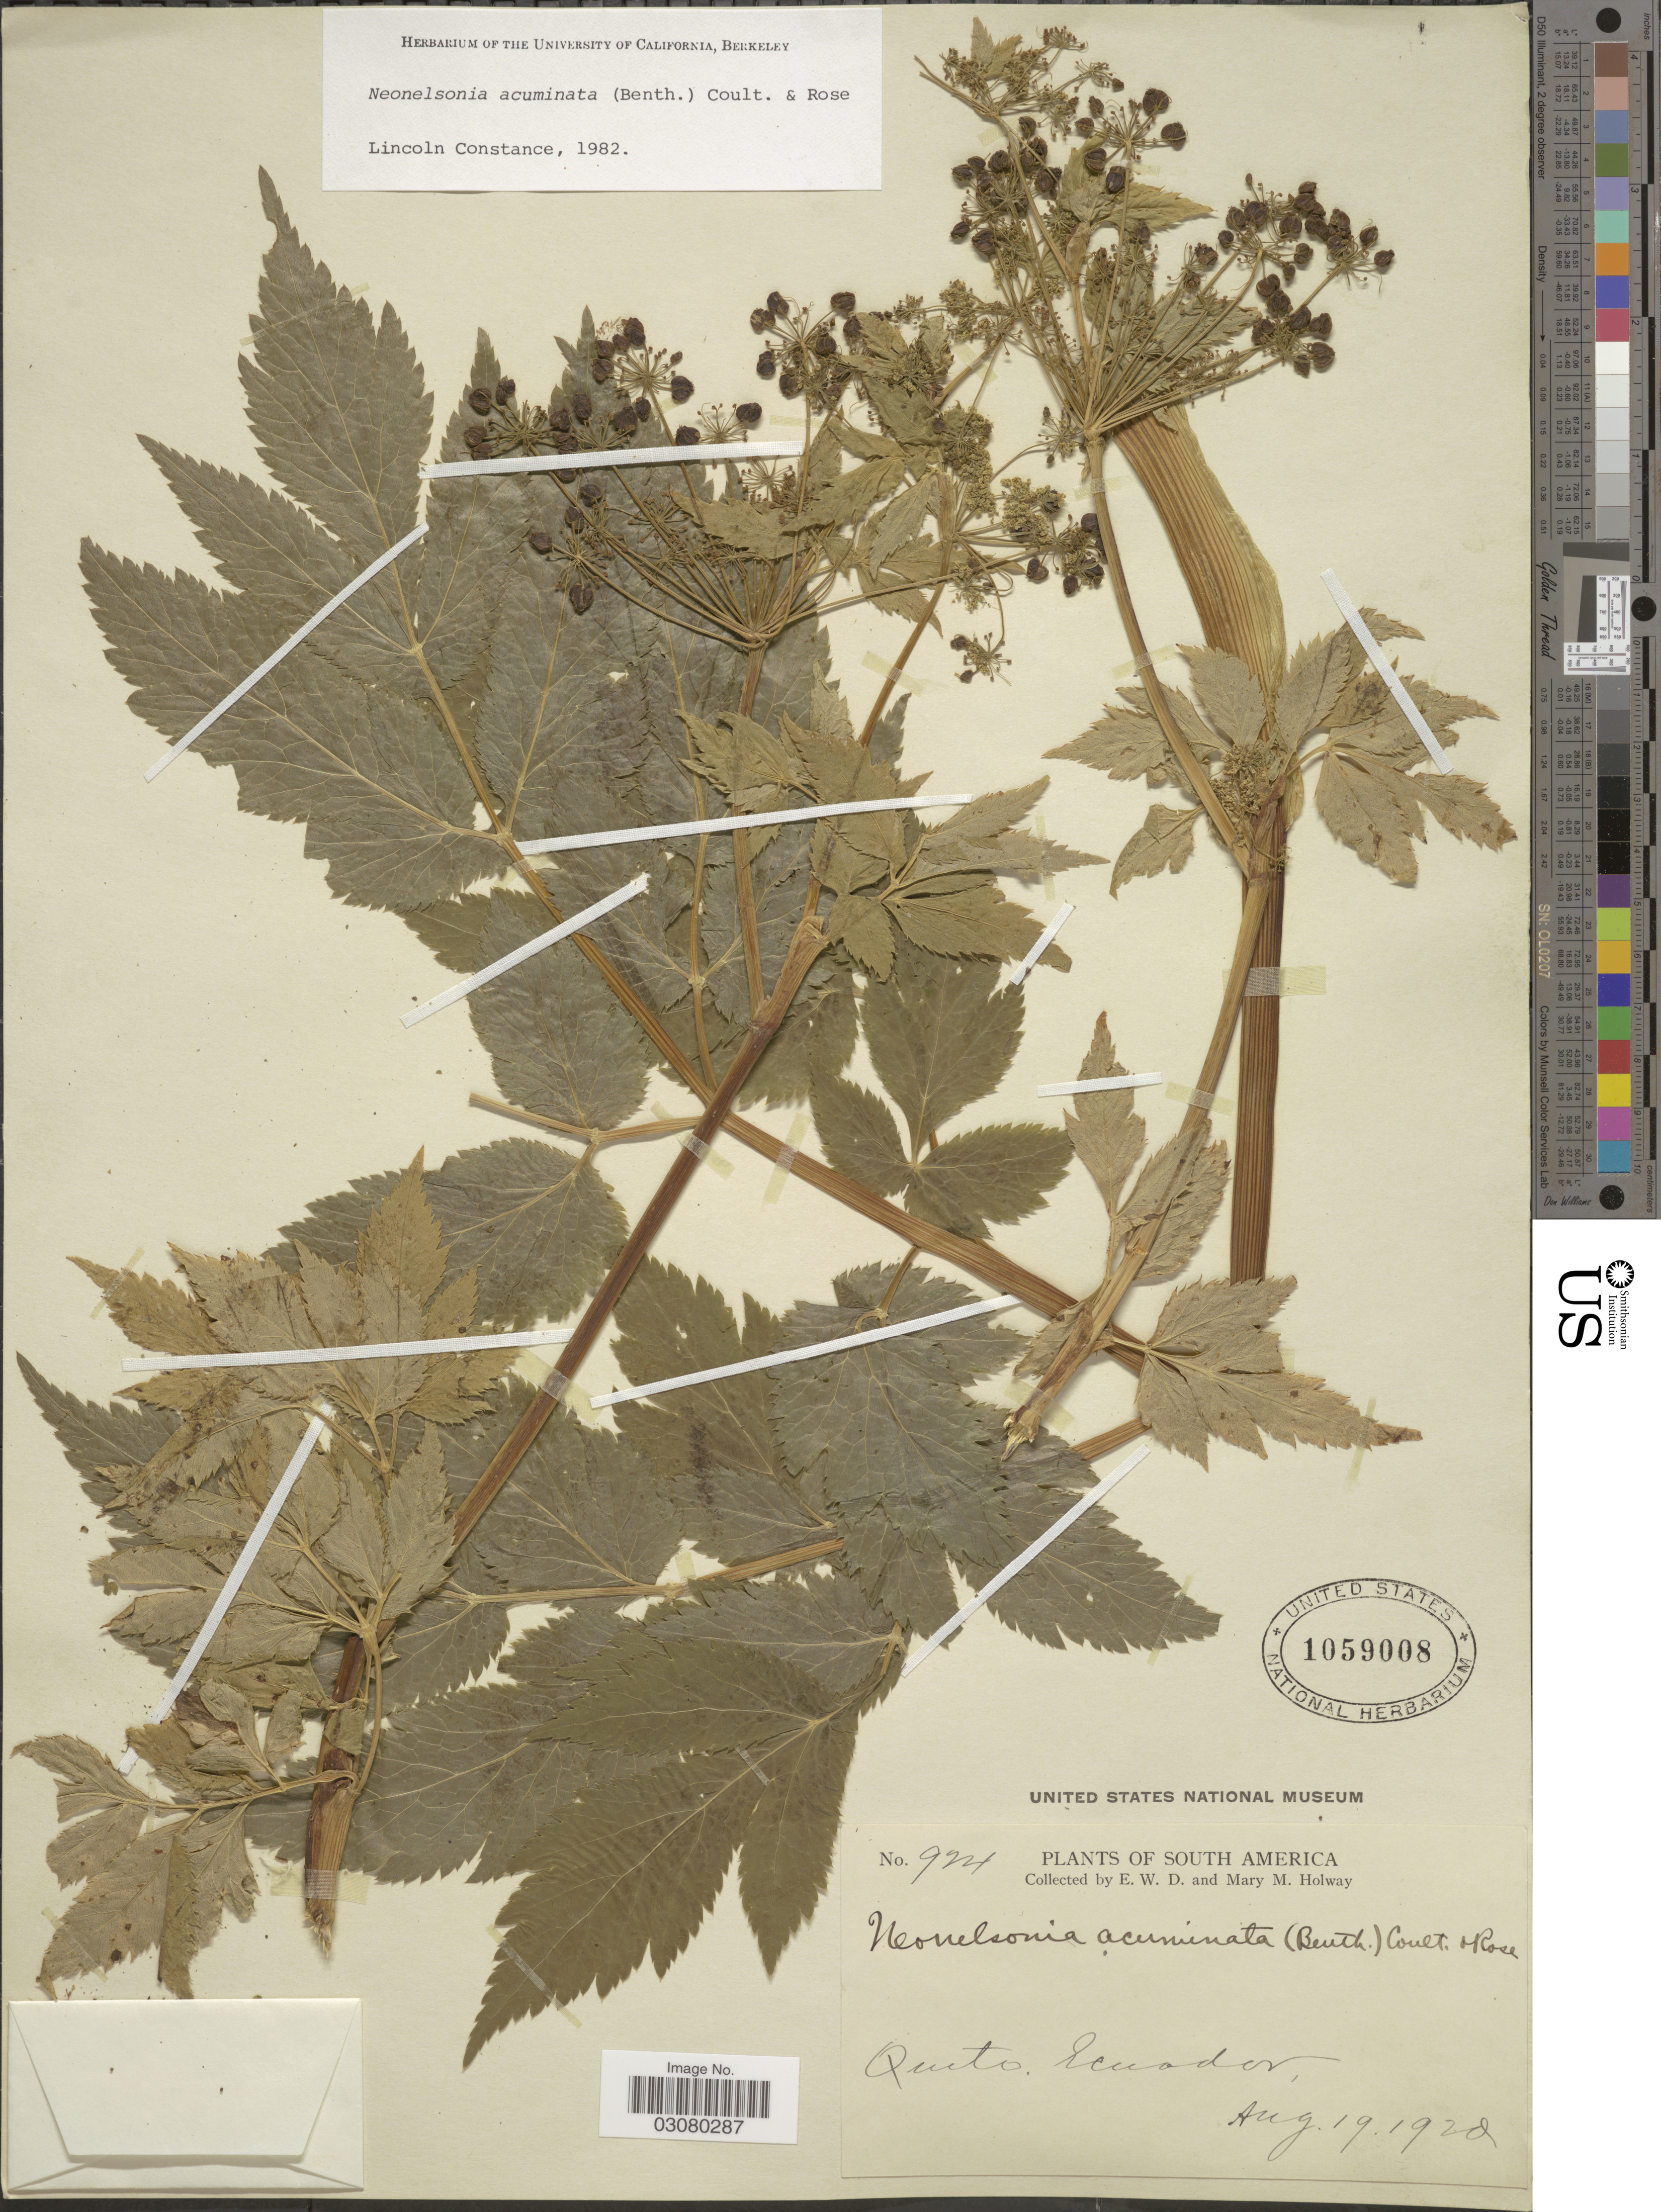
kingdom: Plantae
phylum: Tracheophyta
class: Magnoliopsida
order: Apiales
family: Apiaceae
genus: Neonelsonia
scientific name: Neonelsonia acuminata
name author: (Benth.) J.M. Coult. & Rose ex Drude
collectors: E. W. D. Holway & M. M. Holway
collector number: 924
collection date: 1920-08-19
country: Ecuador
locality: Quito.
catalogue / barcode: US 1059008